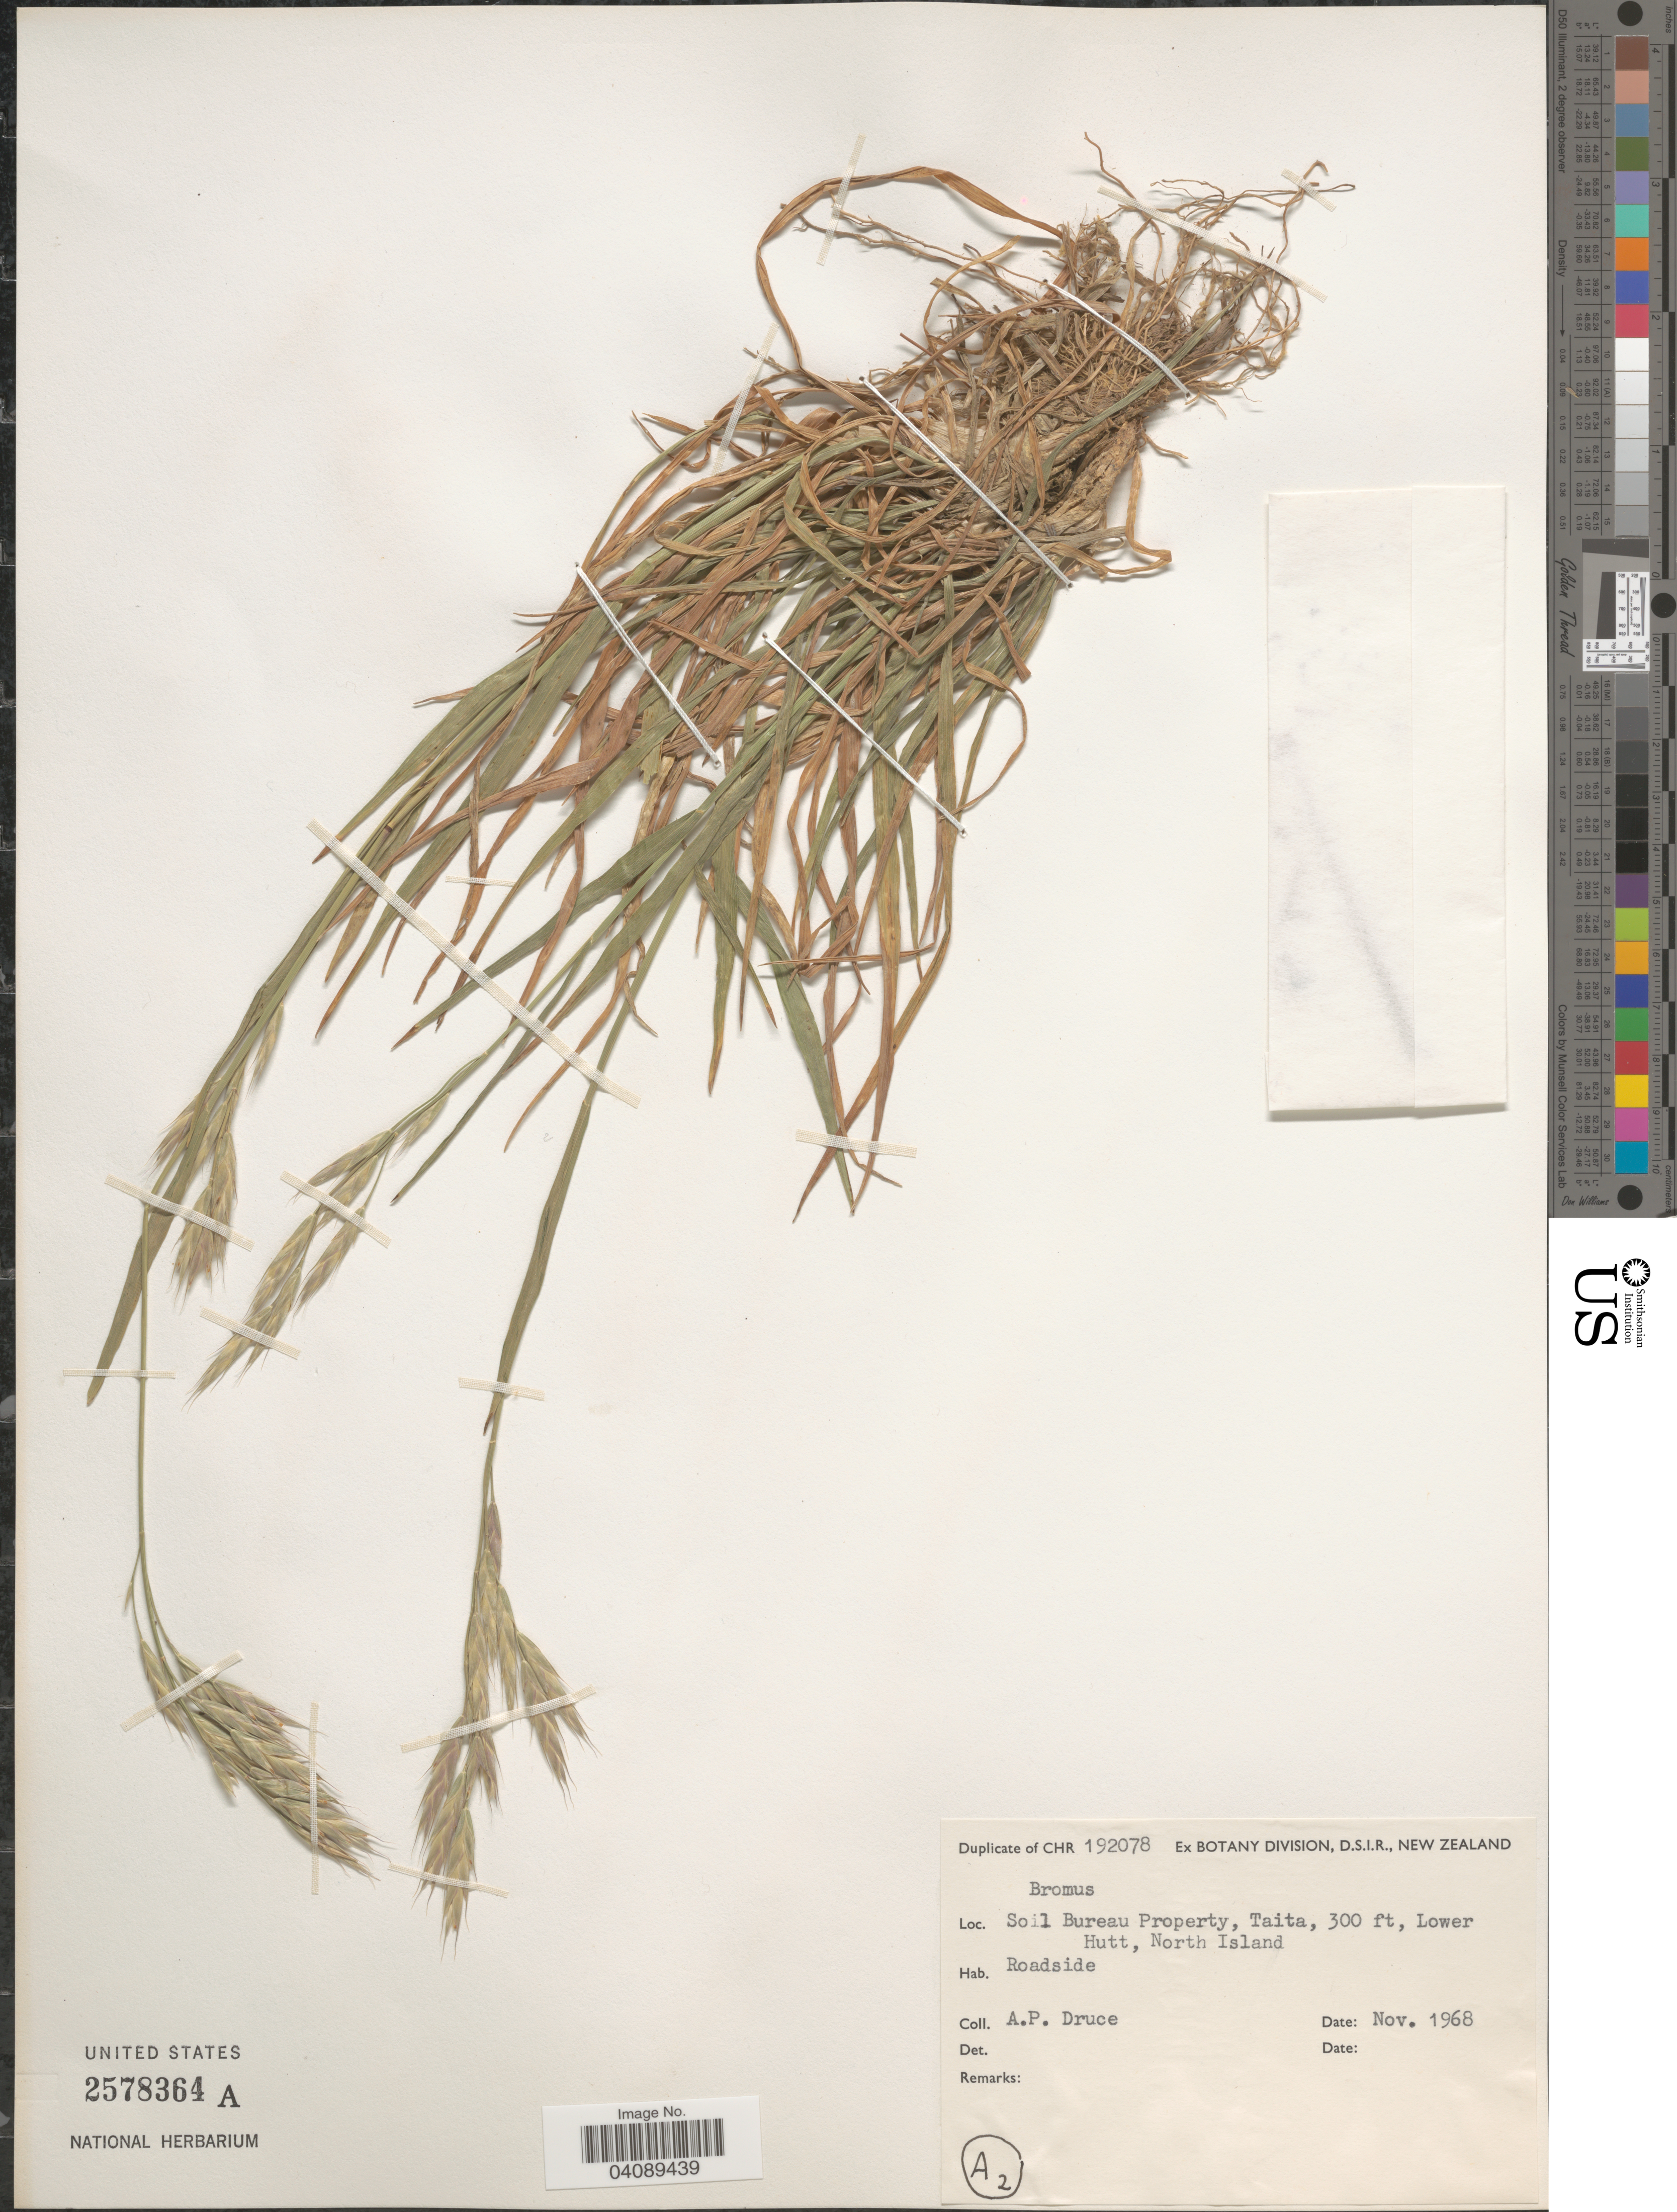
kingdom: Plantae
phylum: Tracheophyta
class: Liliopsida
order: Poales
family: Poaceae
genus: Bromus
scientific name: Bromus sp.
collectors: A. Druce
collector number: CHR192078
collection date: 1968-11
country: New Zealand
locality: Soil Bureau Property, Taita, Lower Hutt, North Island. Roadside.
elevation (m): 91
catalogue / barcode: US 2578364A